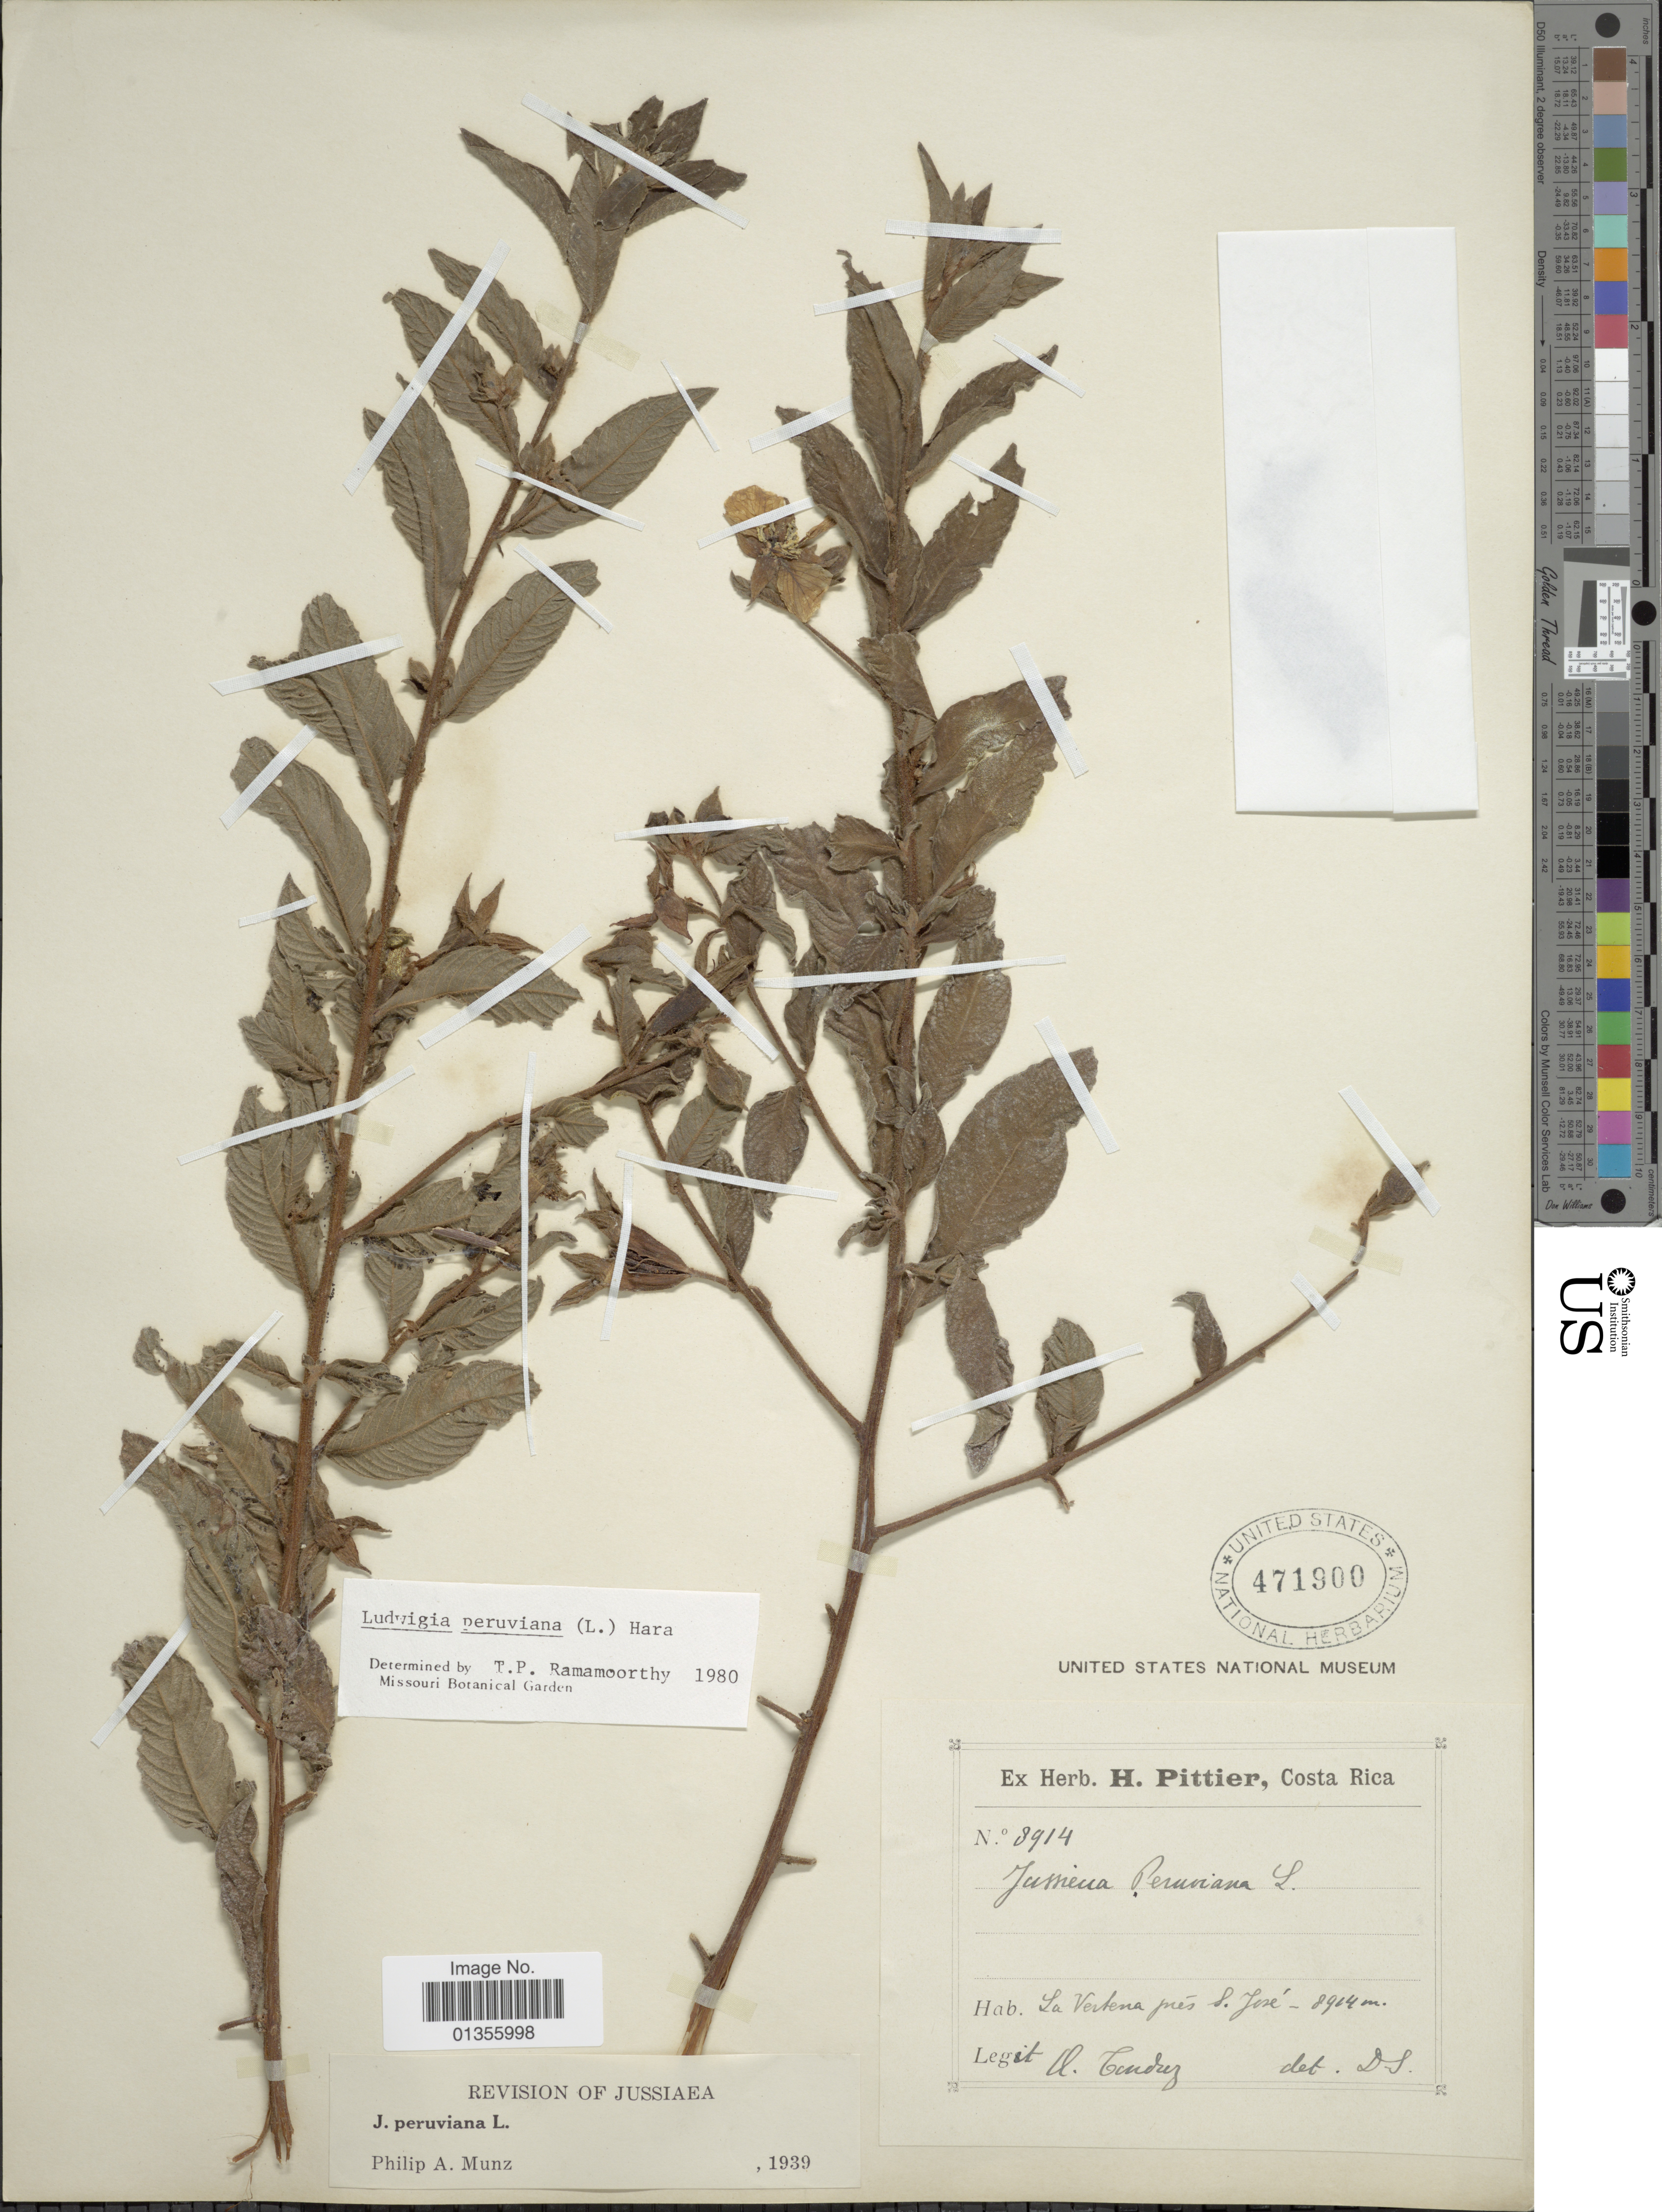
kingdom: Plantae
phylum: Tracheophyta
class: Magnoliopsida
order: Myrtales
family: Onagraceae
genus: Ludwigia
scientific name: Ludwigia peruviana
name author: (L.) H. Hara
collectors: A. Tonduz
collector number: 8914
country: Costa Rica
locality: La Vertena prés S. José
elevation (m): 8914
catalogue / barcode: US 471900